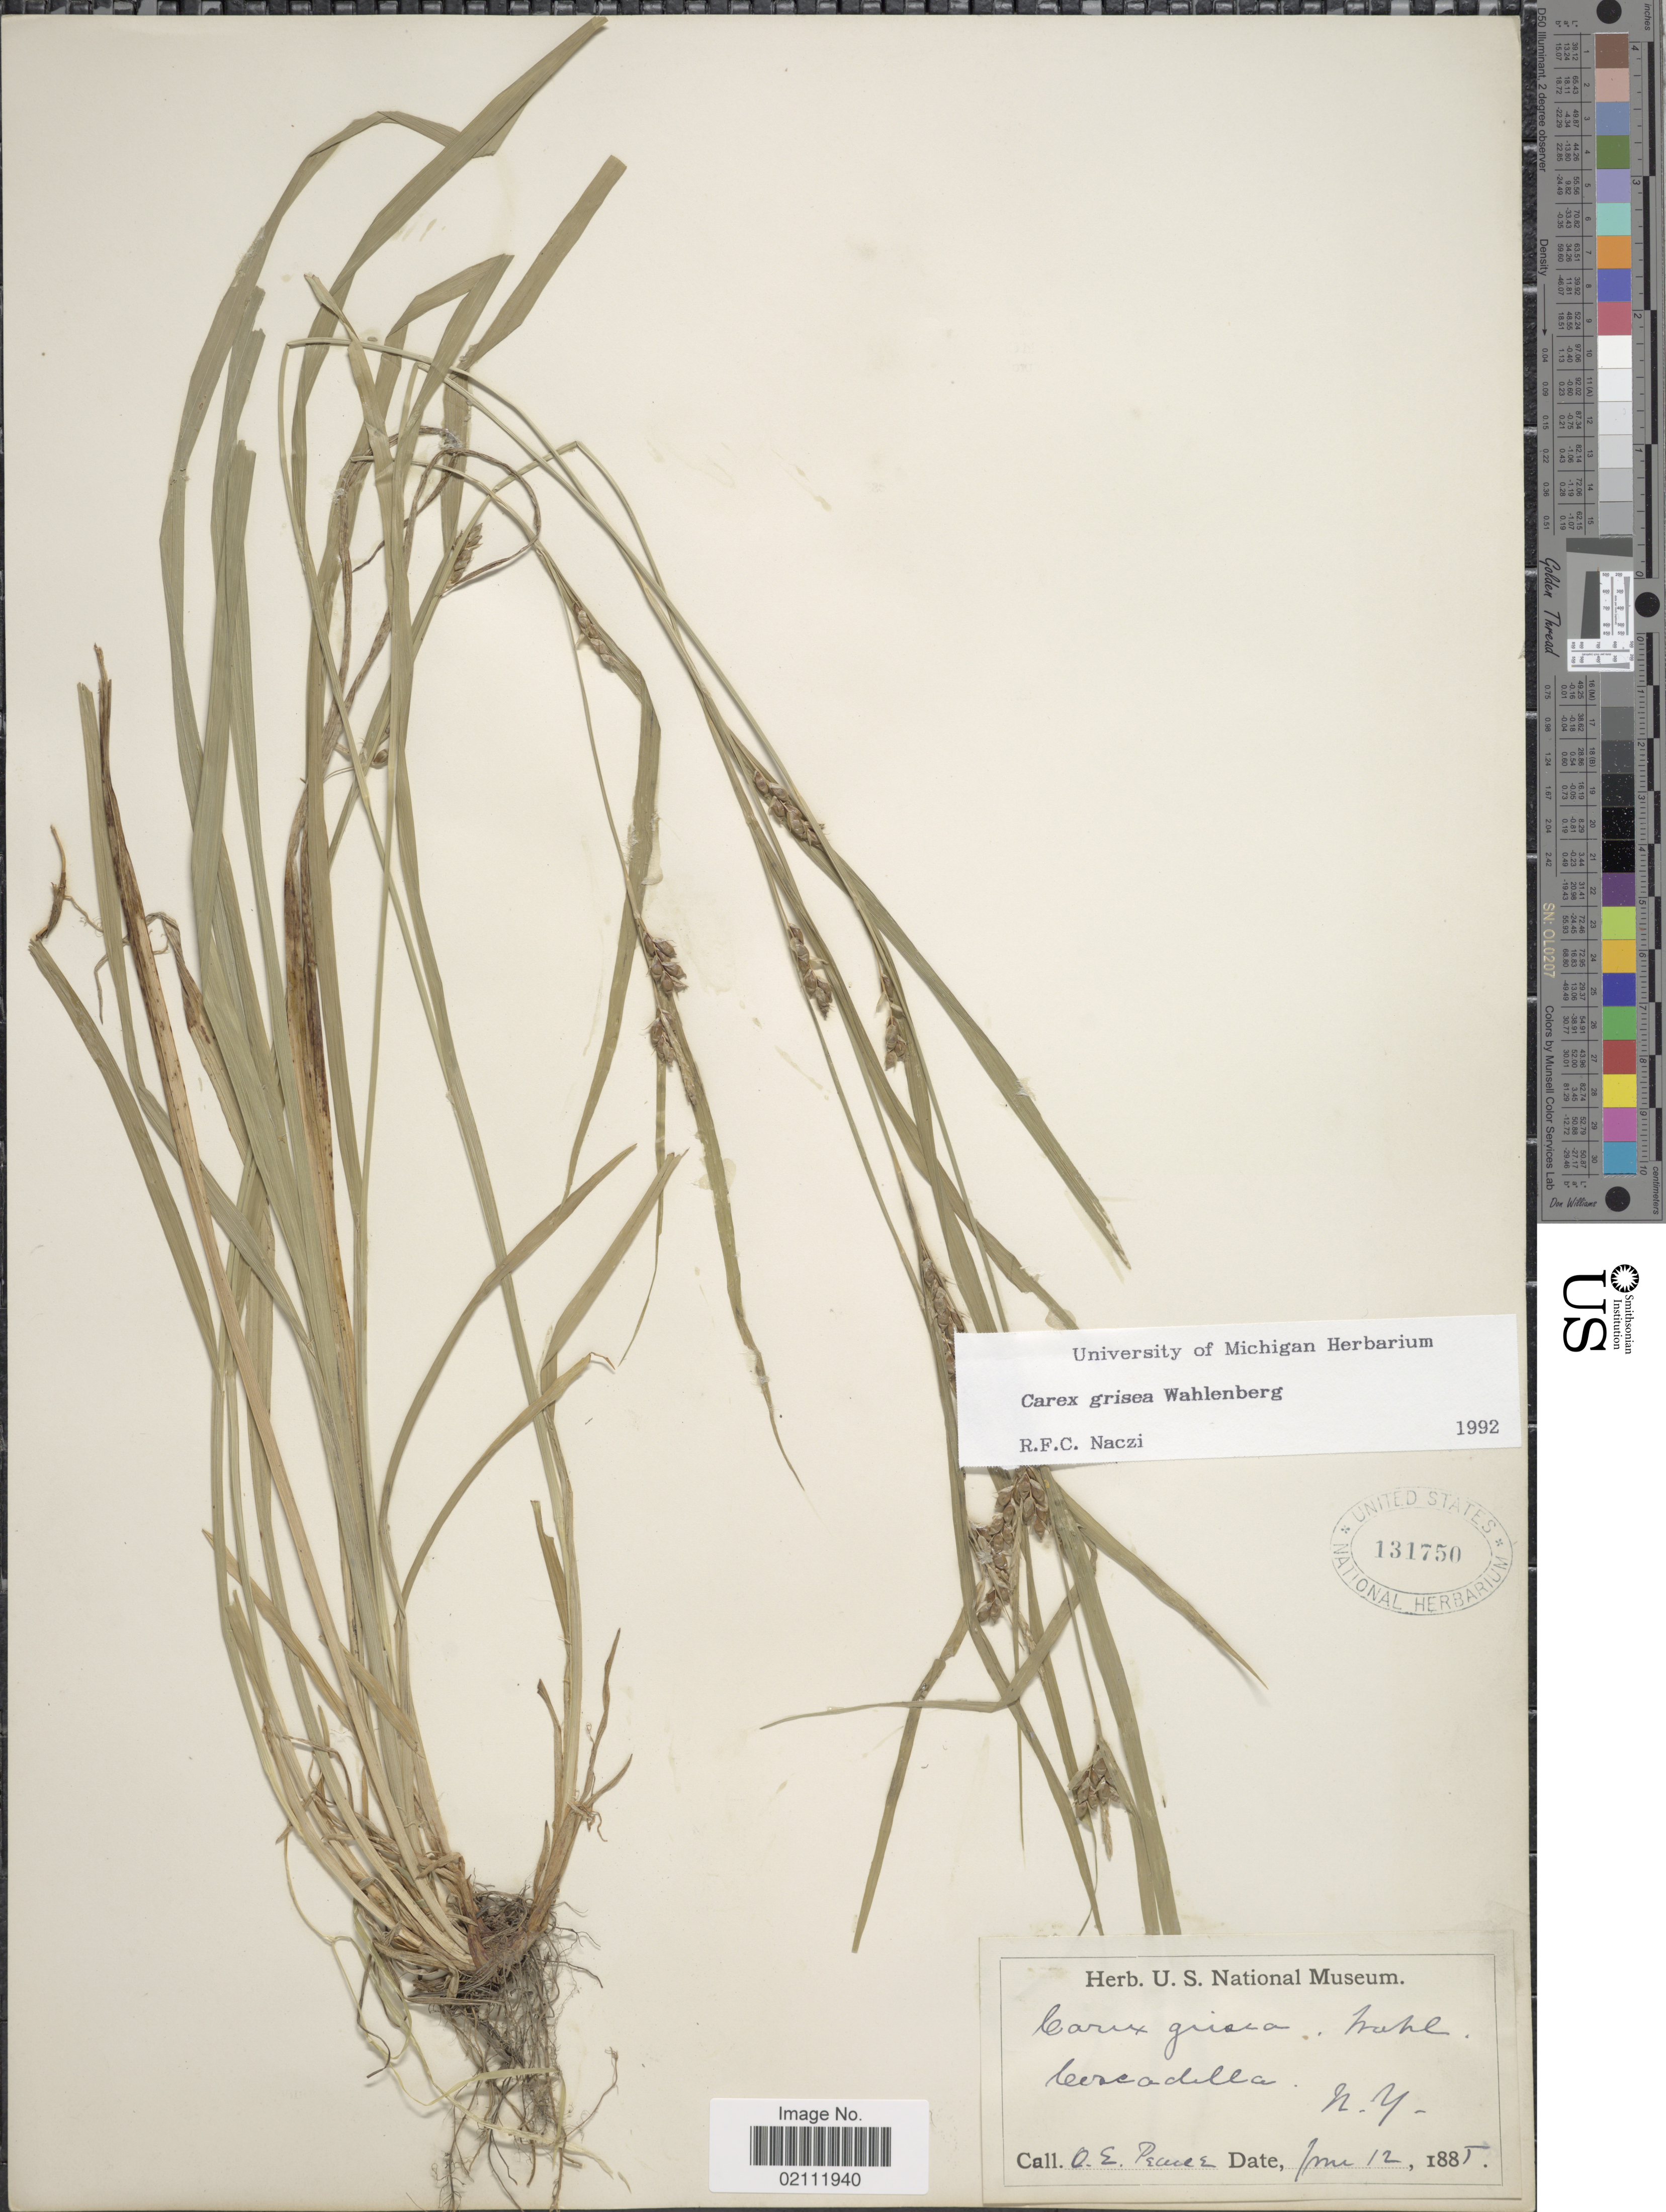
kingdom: Plantae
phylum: Tracheophyta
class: Liliopsida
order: Poales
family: Cyperaceae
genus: Carex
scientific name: Carex grisea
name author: Wahlenb.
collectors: O. E. Pearce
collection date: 1885-06-12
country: United States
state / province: New York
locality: Cascadilla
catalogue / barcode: US 131750